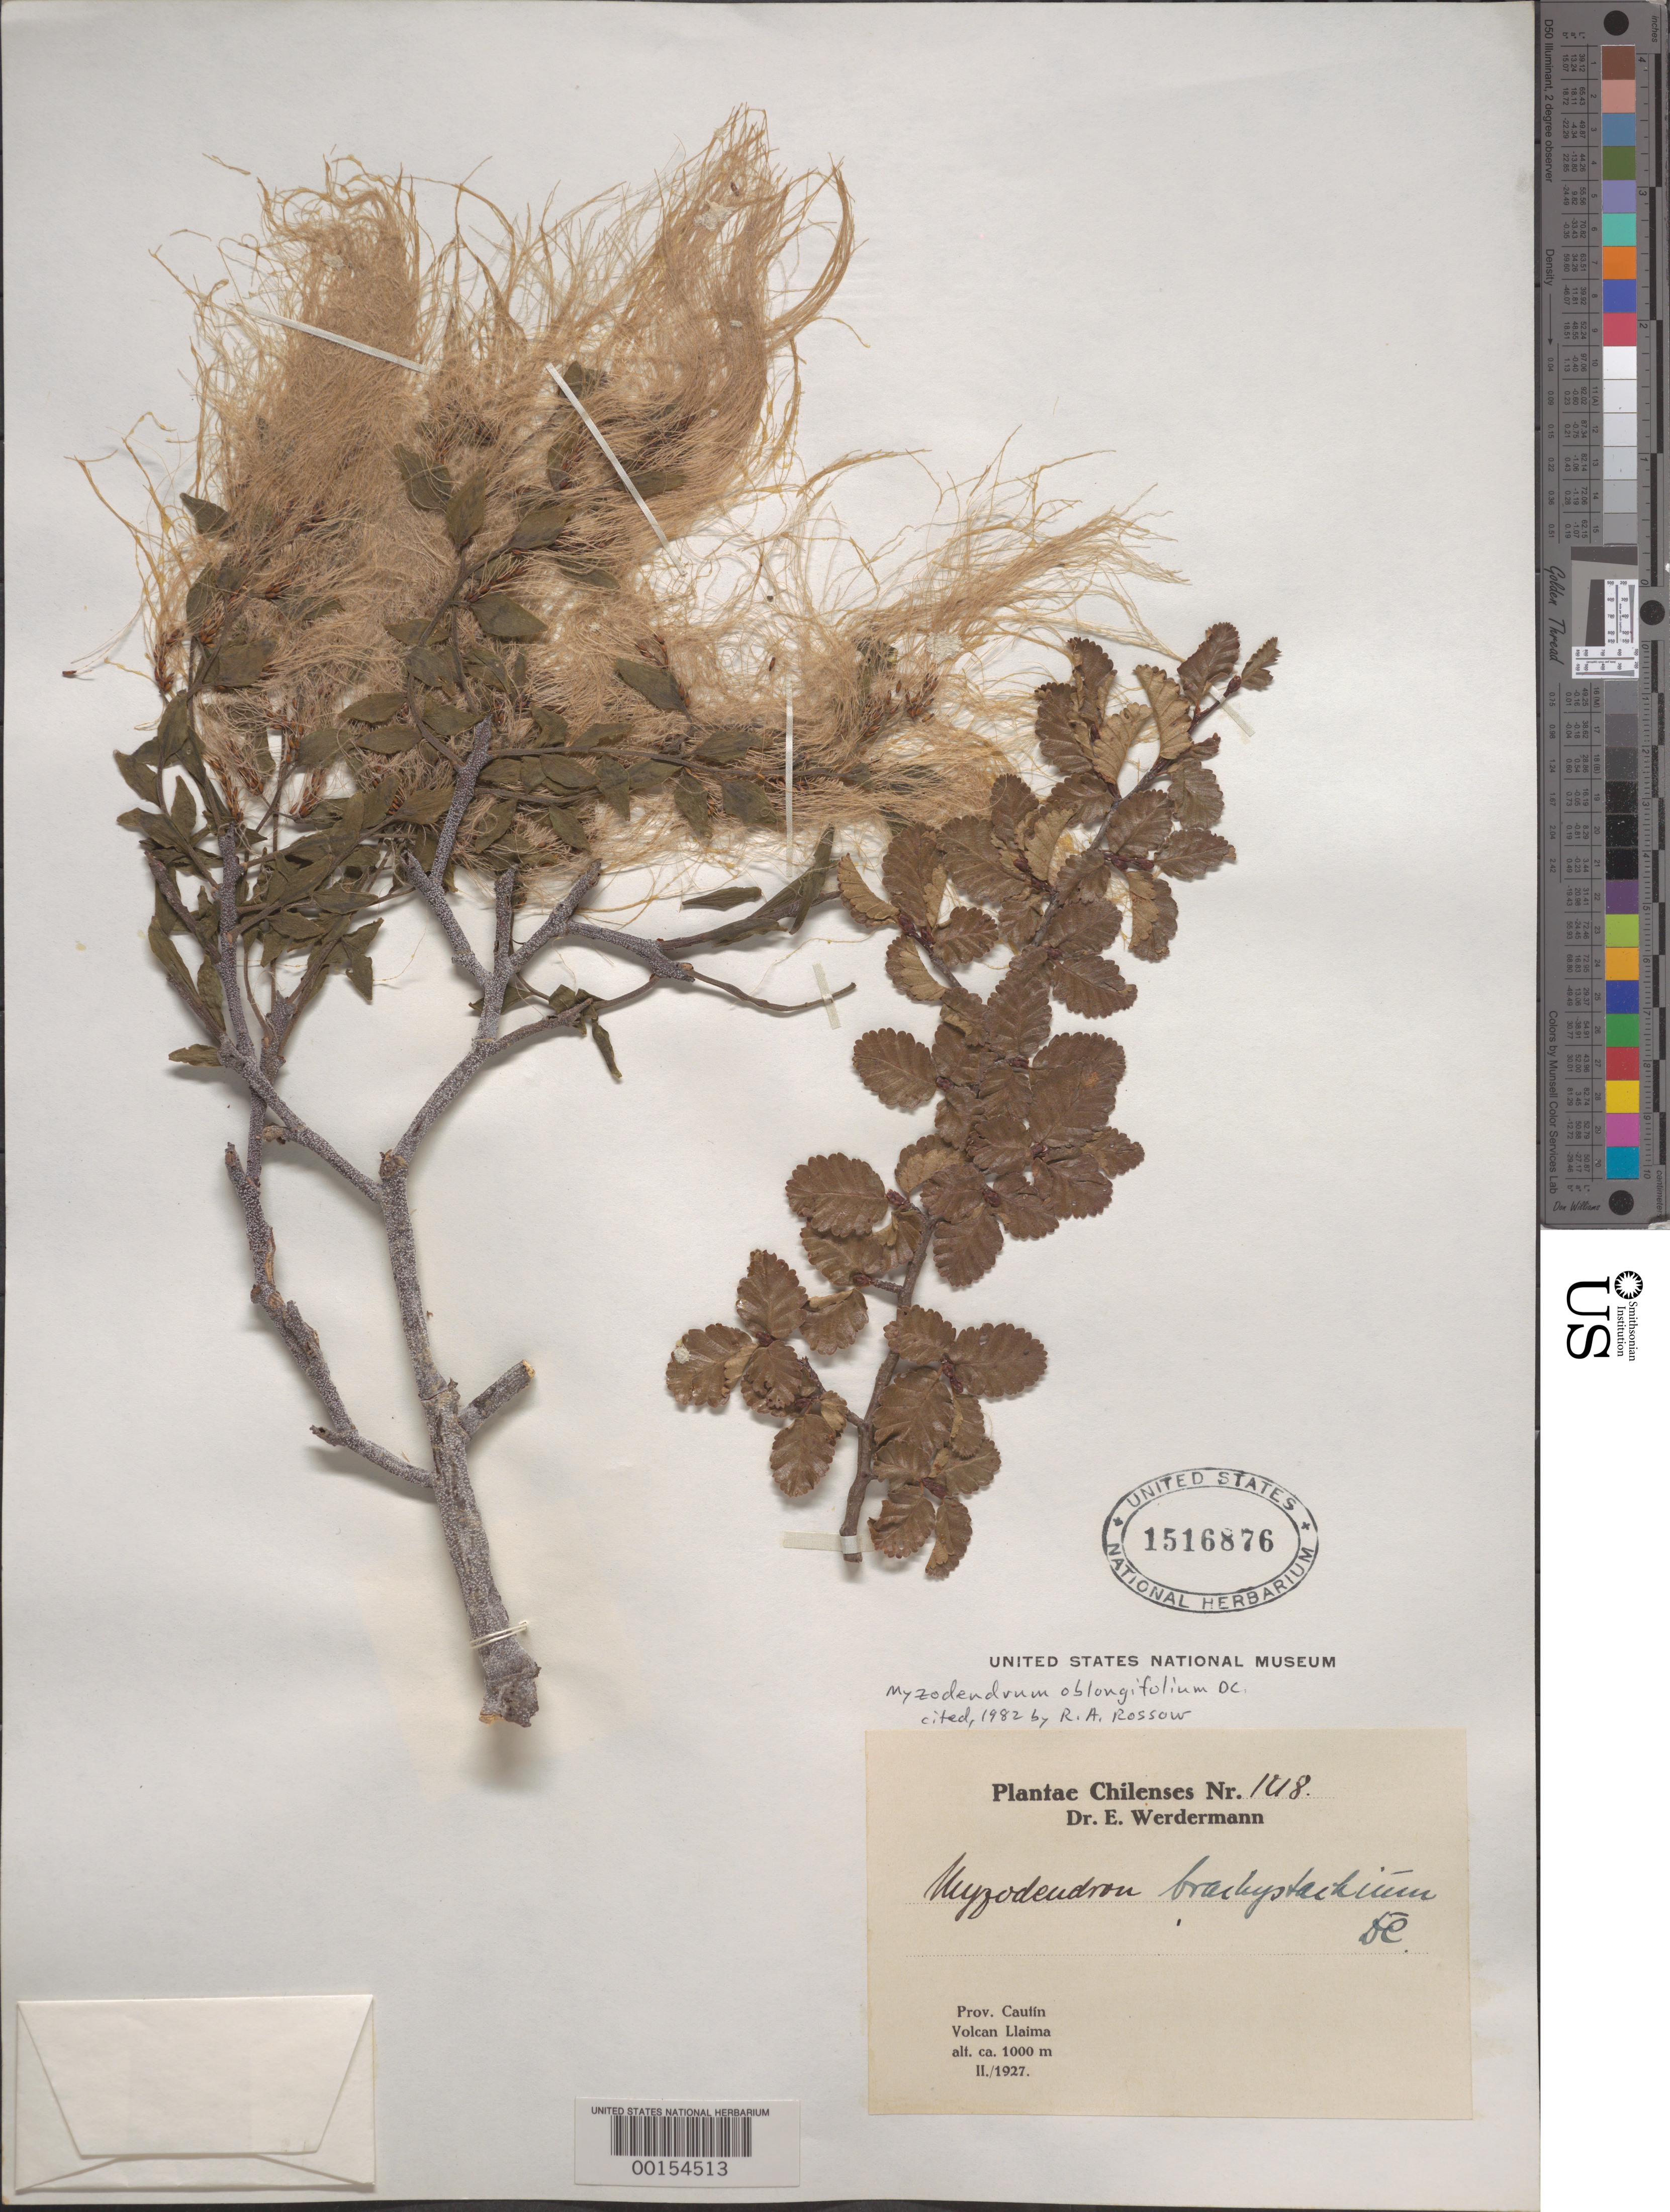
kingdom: Plantae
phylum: Tracheophyta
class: Magnoliopsida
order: Santalales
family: Misodendraceae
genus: Misodendrum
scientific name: Misodendrum oblongifolium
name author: DC.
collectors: E. Wedermann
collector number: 148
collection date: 1927-02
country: Chile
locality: Prov. Cautín. Volcan Llaima.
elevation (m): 1000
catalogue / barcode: US 1516876